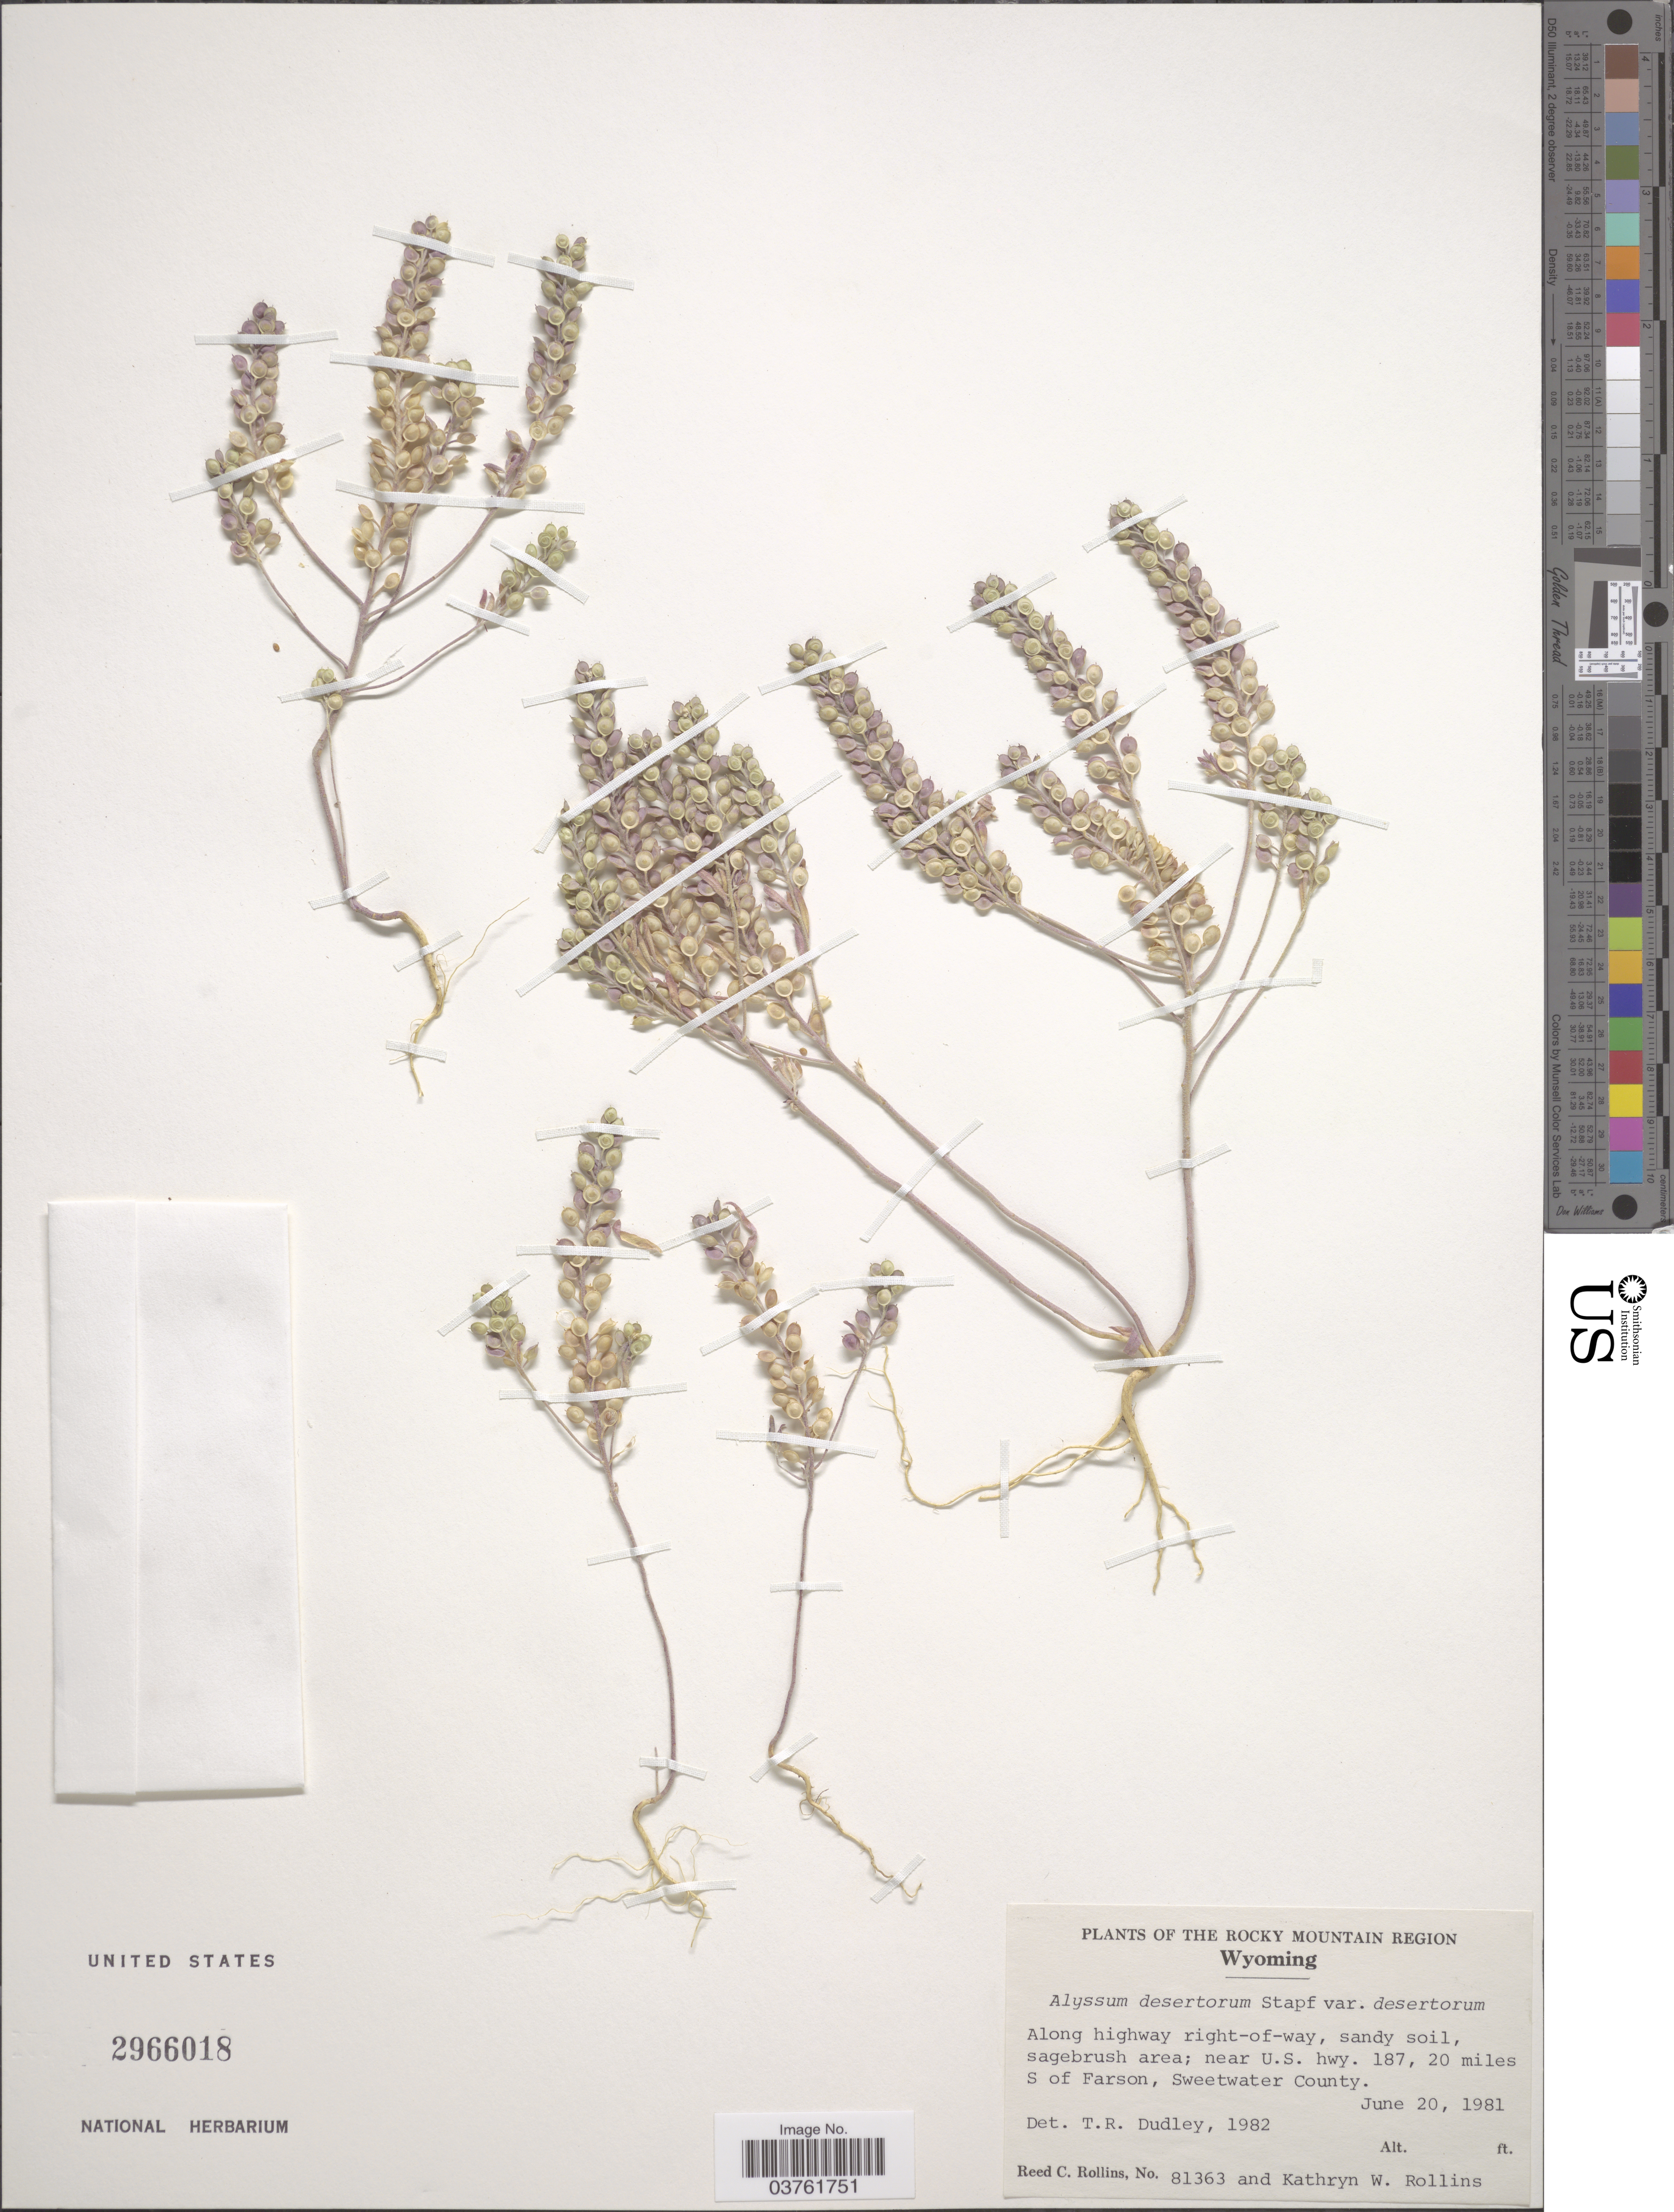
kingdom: Plantae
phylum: Tracheophyta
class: Magnoliopsida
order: Brassicales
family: Brassicaceae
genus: Alyssum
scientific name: Alyssum desertorum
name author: Stapf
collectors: R. C. Rollins & K. W. Rollins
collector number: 81363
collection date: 1981-06-20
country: United States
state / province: Wyoming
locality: The Rocky Mountain Region. Along highway right-of-way, sagebrush area; near U.S. hwy. 187, 20 miles S of Farson, Sweetwater County.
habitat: sandy soil; sagebrush area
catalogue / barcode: US 2966018